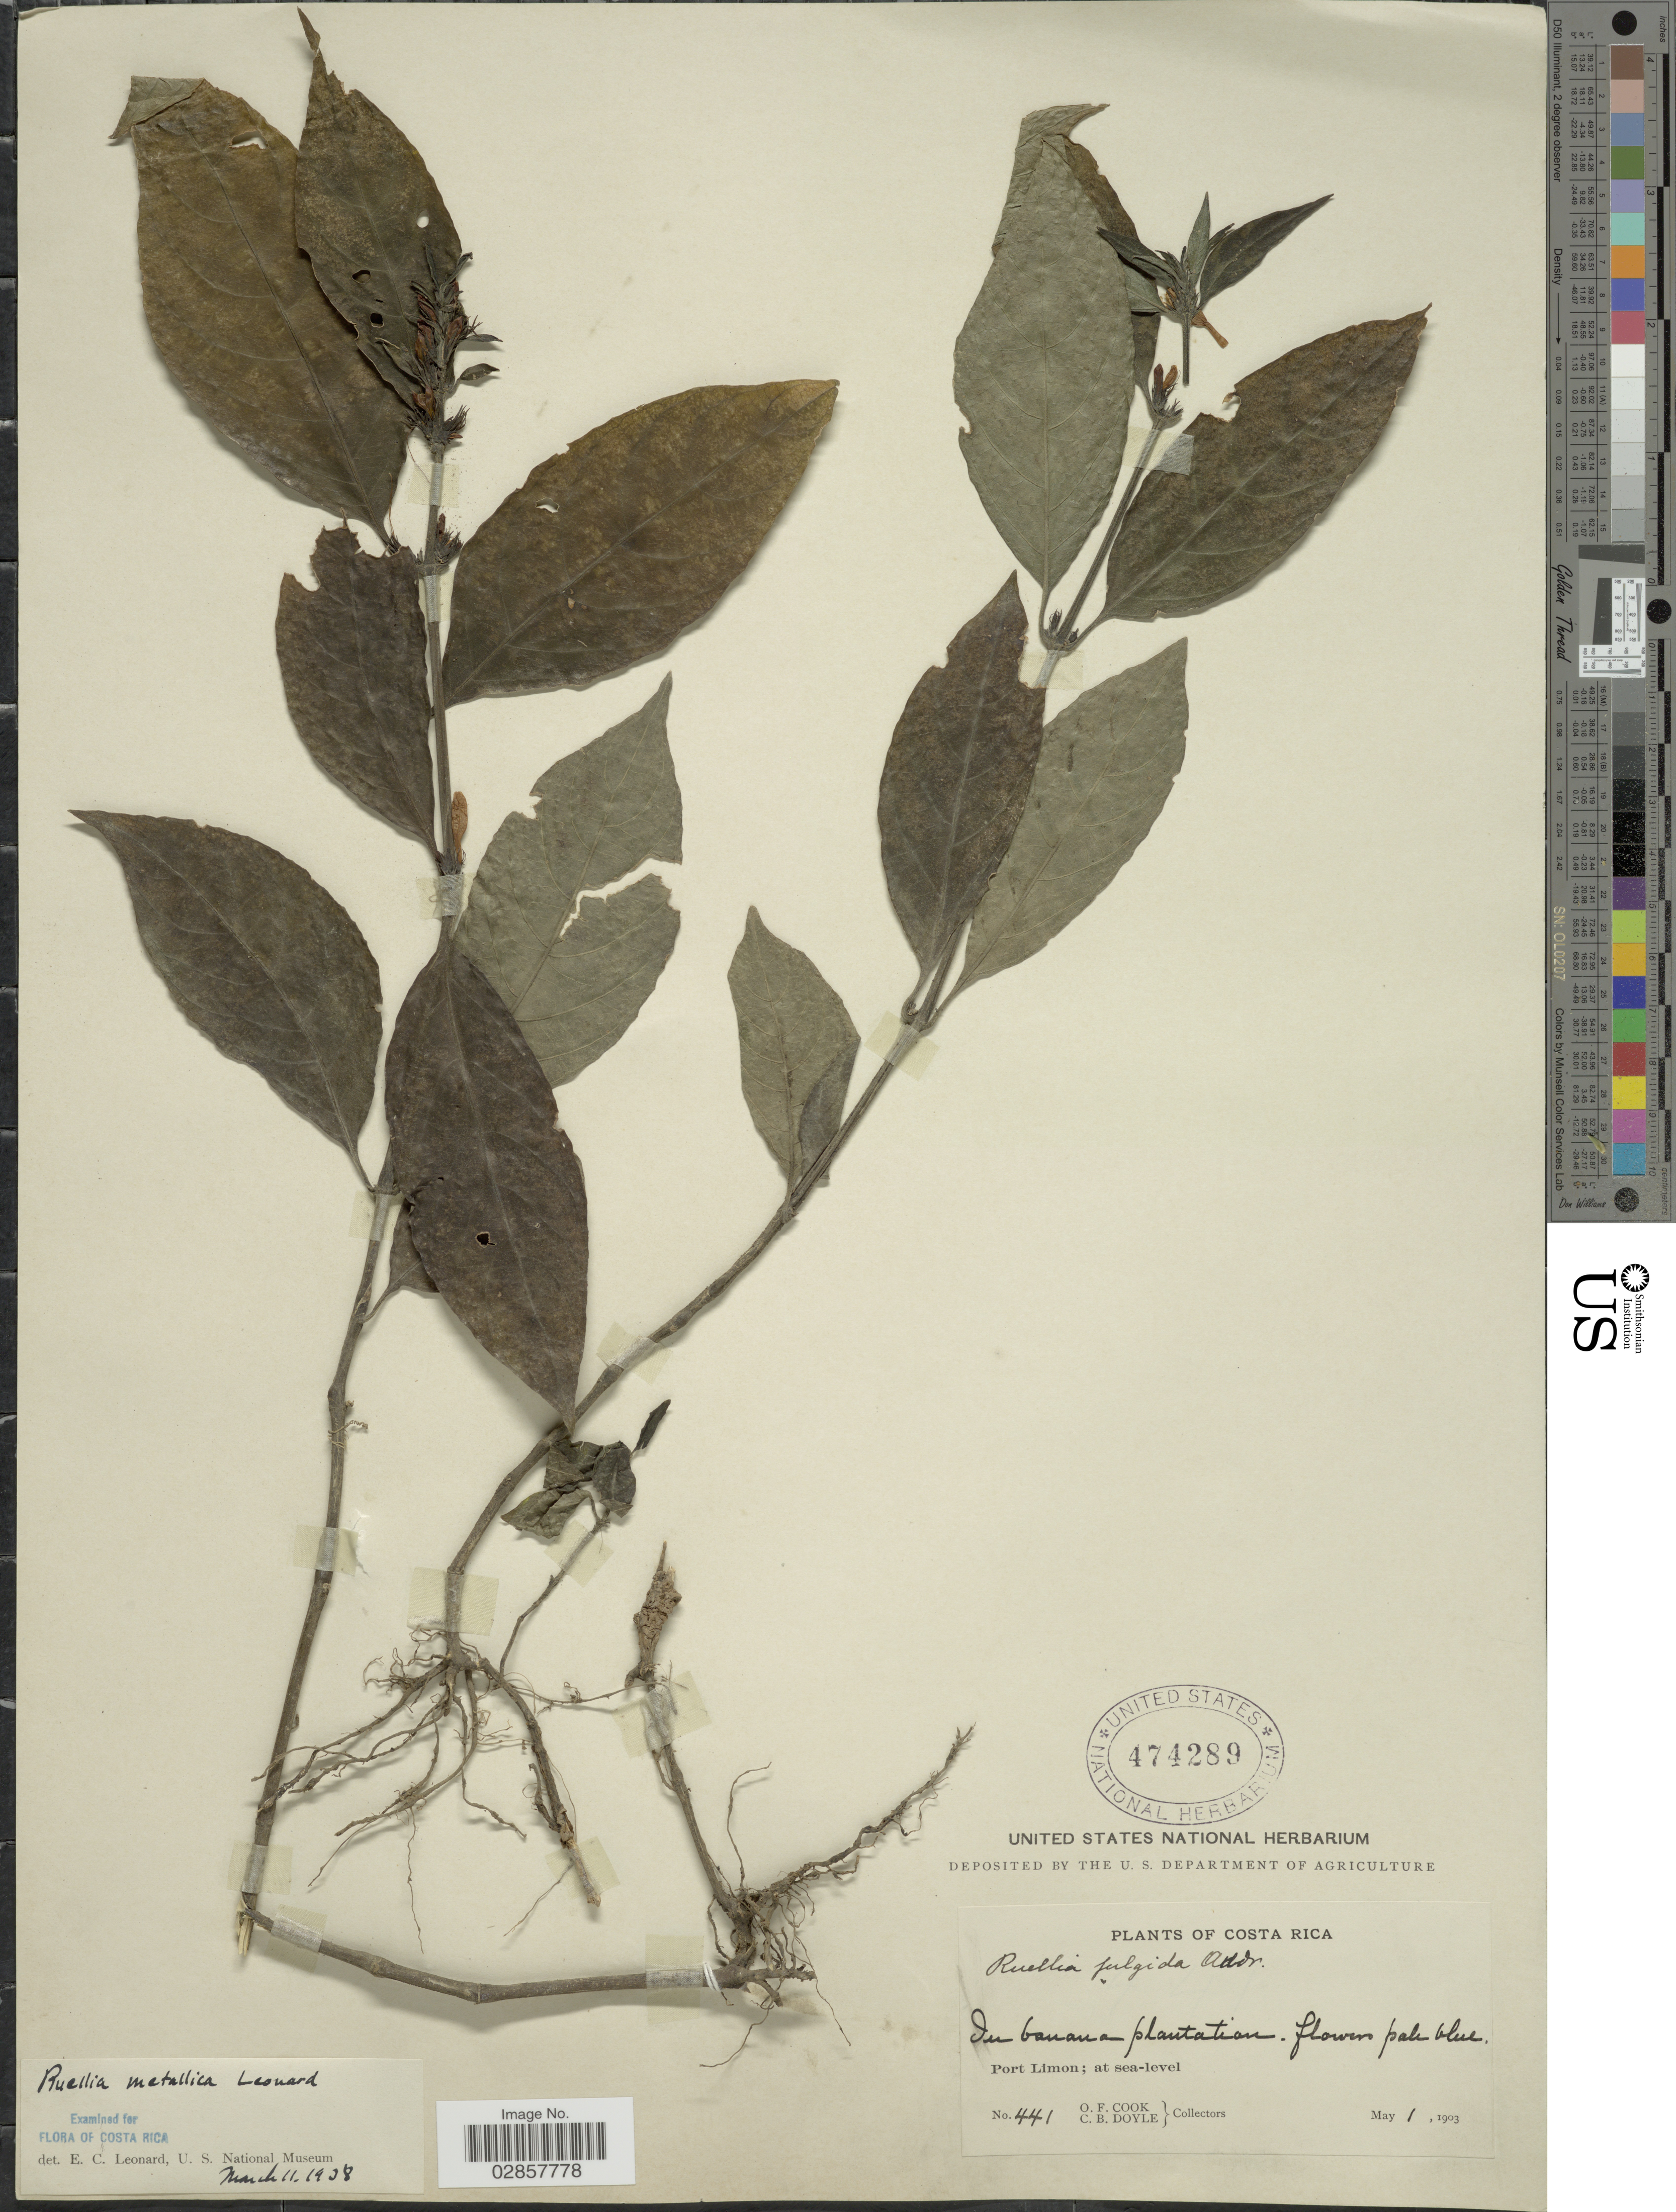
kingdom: Plantae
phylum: Tracheophyta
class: Magnoliopsida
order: Lamiales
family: Acanthaceae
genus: Ruellia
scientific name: Ruellia metallica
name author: Leonard in Standl.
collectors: O. F. Cook & C. Doyle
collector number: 441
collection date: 1903-05-01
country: Costa Rica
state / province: Limón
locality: Port Limon.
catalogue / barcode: US 474289